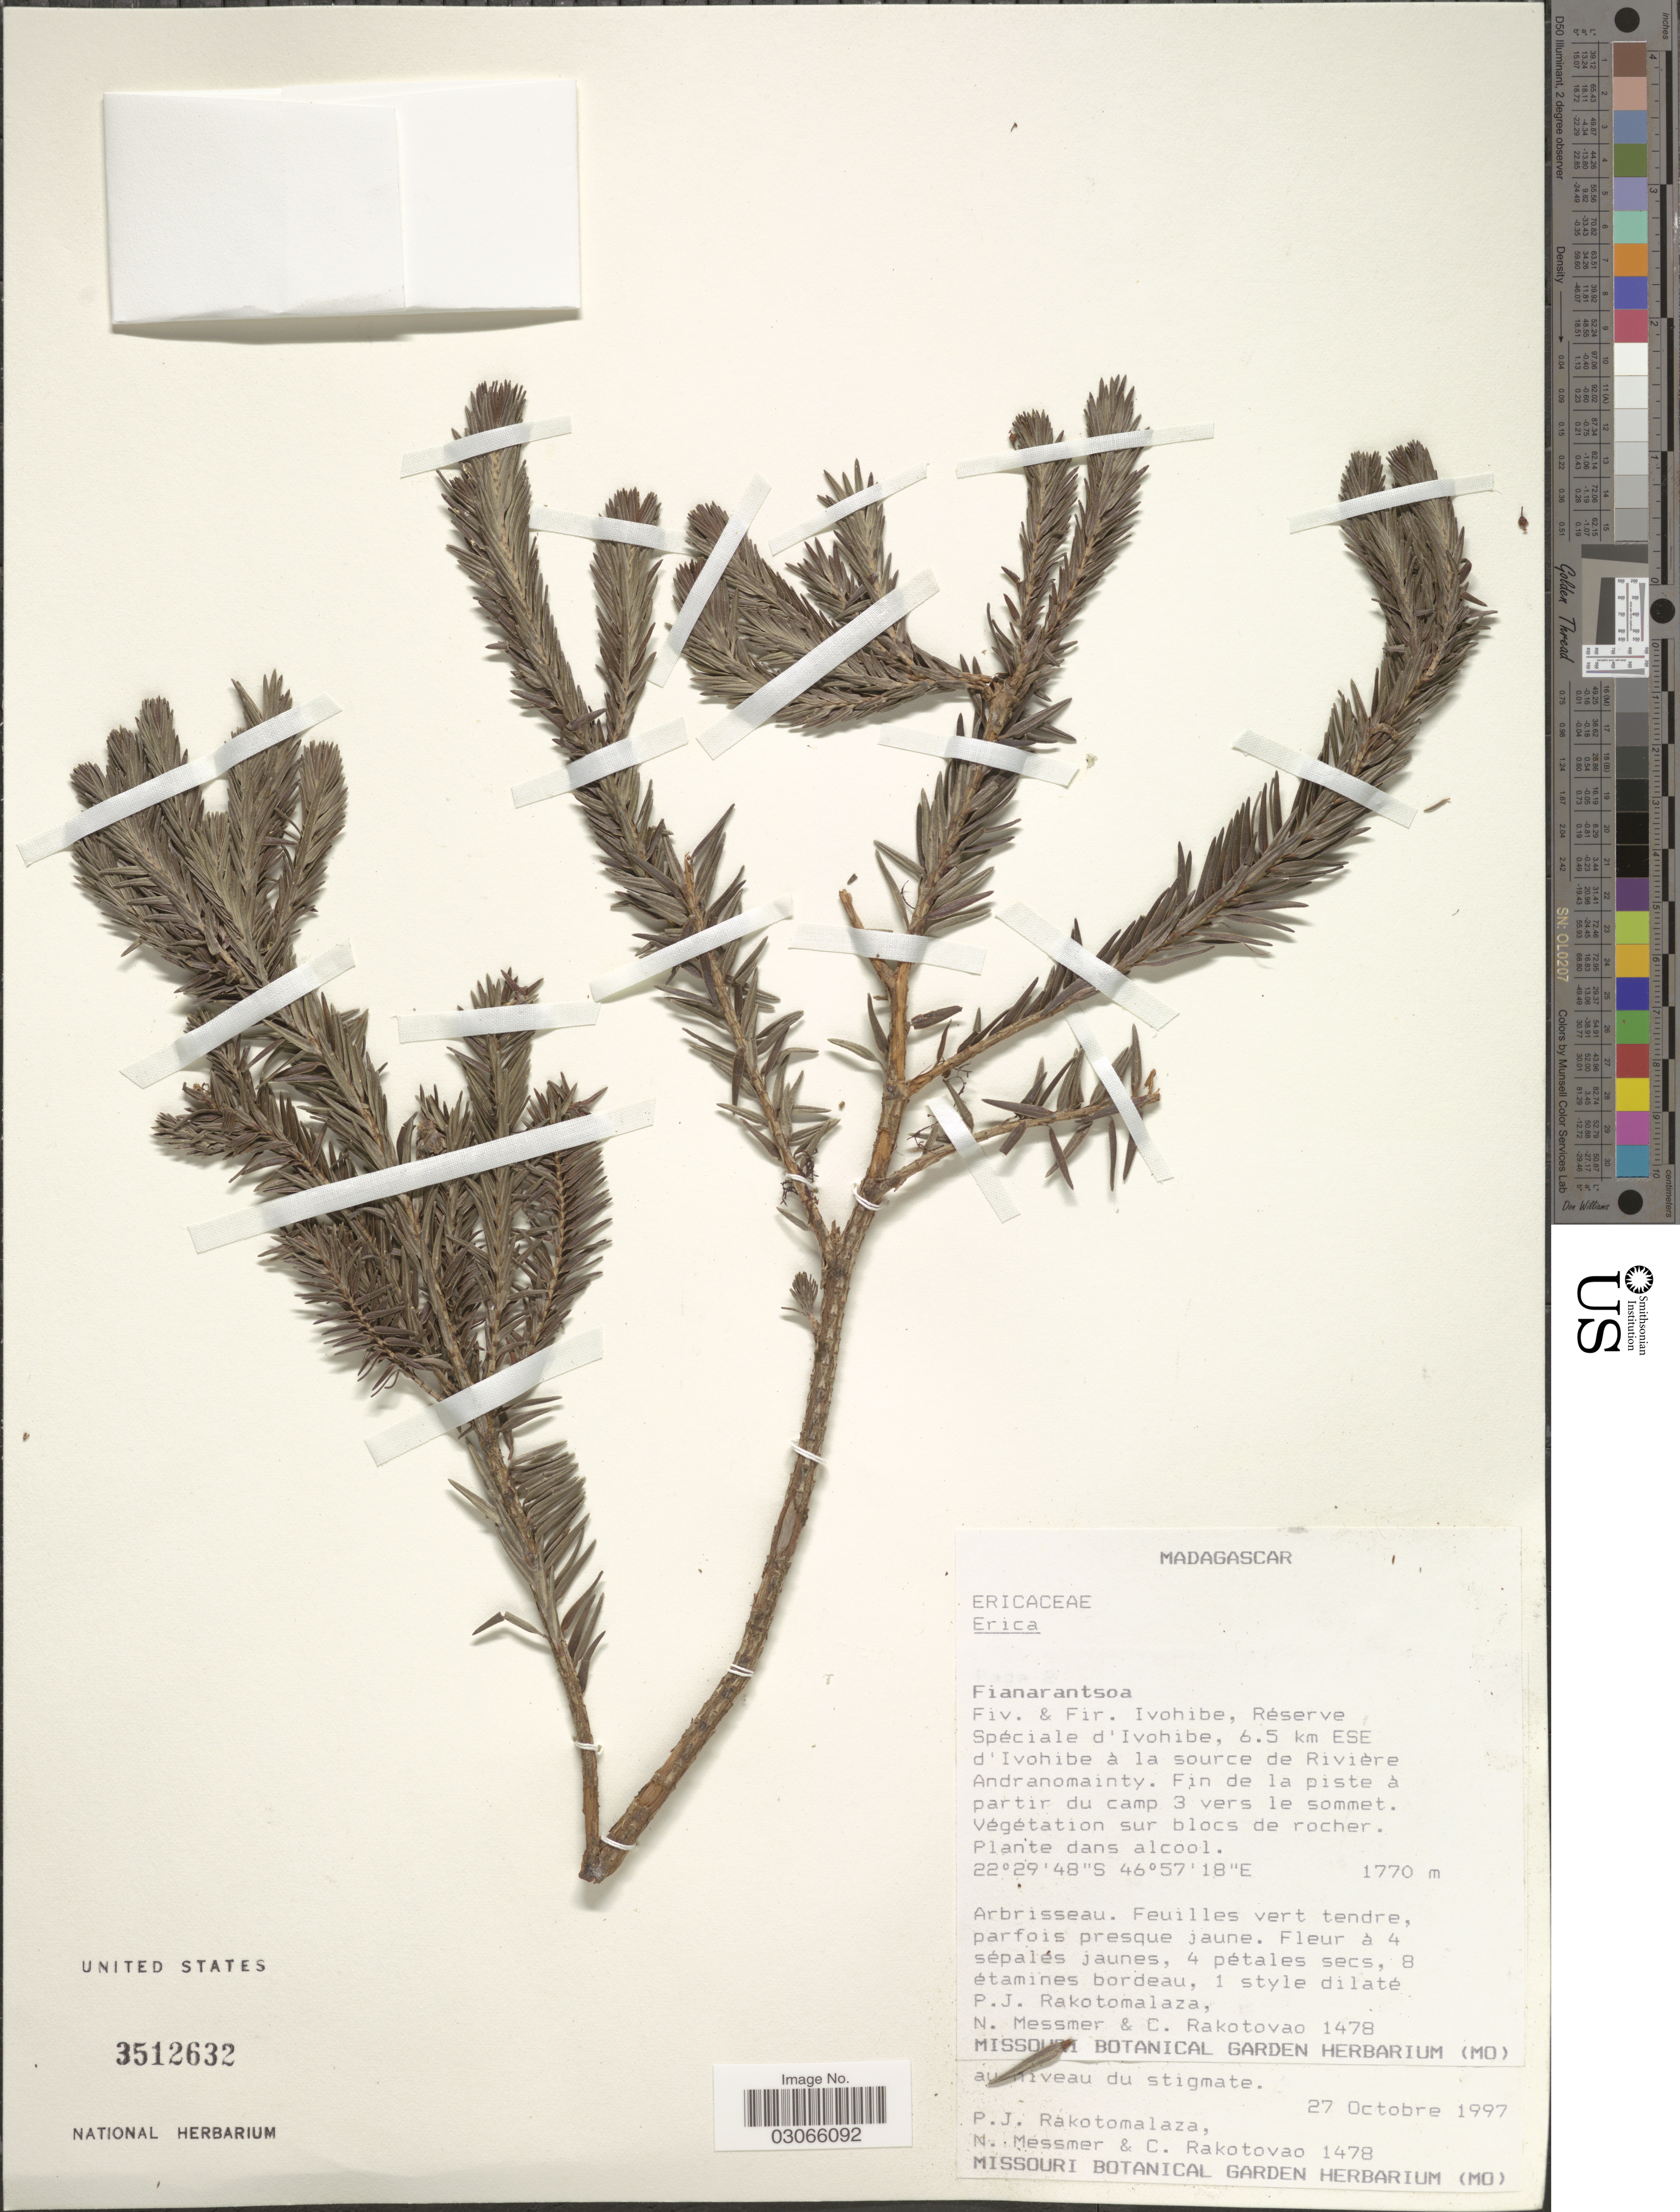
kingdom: Plantae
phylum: Tracheophyta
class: Magnoliopsida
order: Ericales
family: Ericaceae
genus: Erica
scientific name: Erica sp.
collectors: P. J. Rakotomalaza, N. Messmer & C. Rakotovao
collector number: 1478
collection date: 1997-10-27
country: Madagascar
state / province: Ihorombe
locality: Fiv. & Fir. Ivohibe, Réserve Spéciale d'Ivohibe, 6.5 km ESE d'Ivohibe à la source de Rivière Andranomainty.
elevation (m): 1770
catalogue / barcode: US 3512632